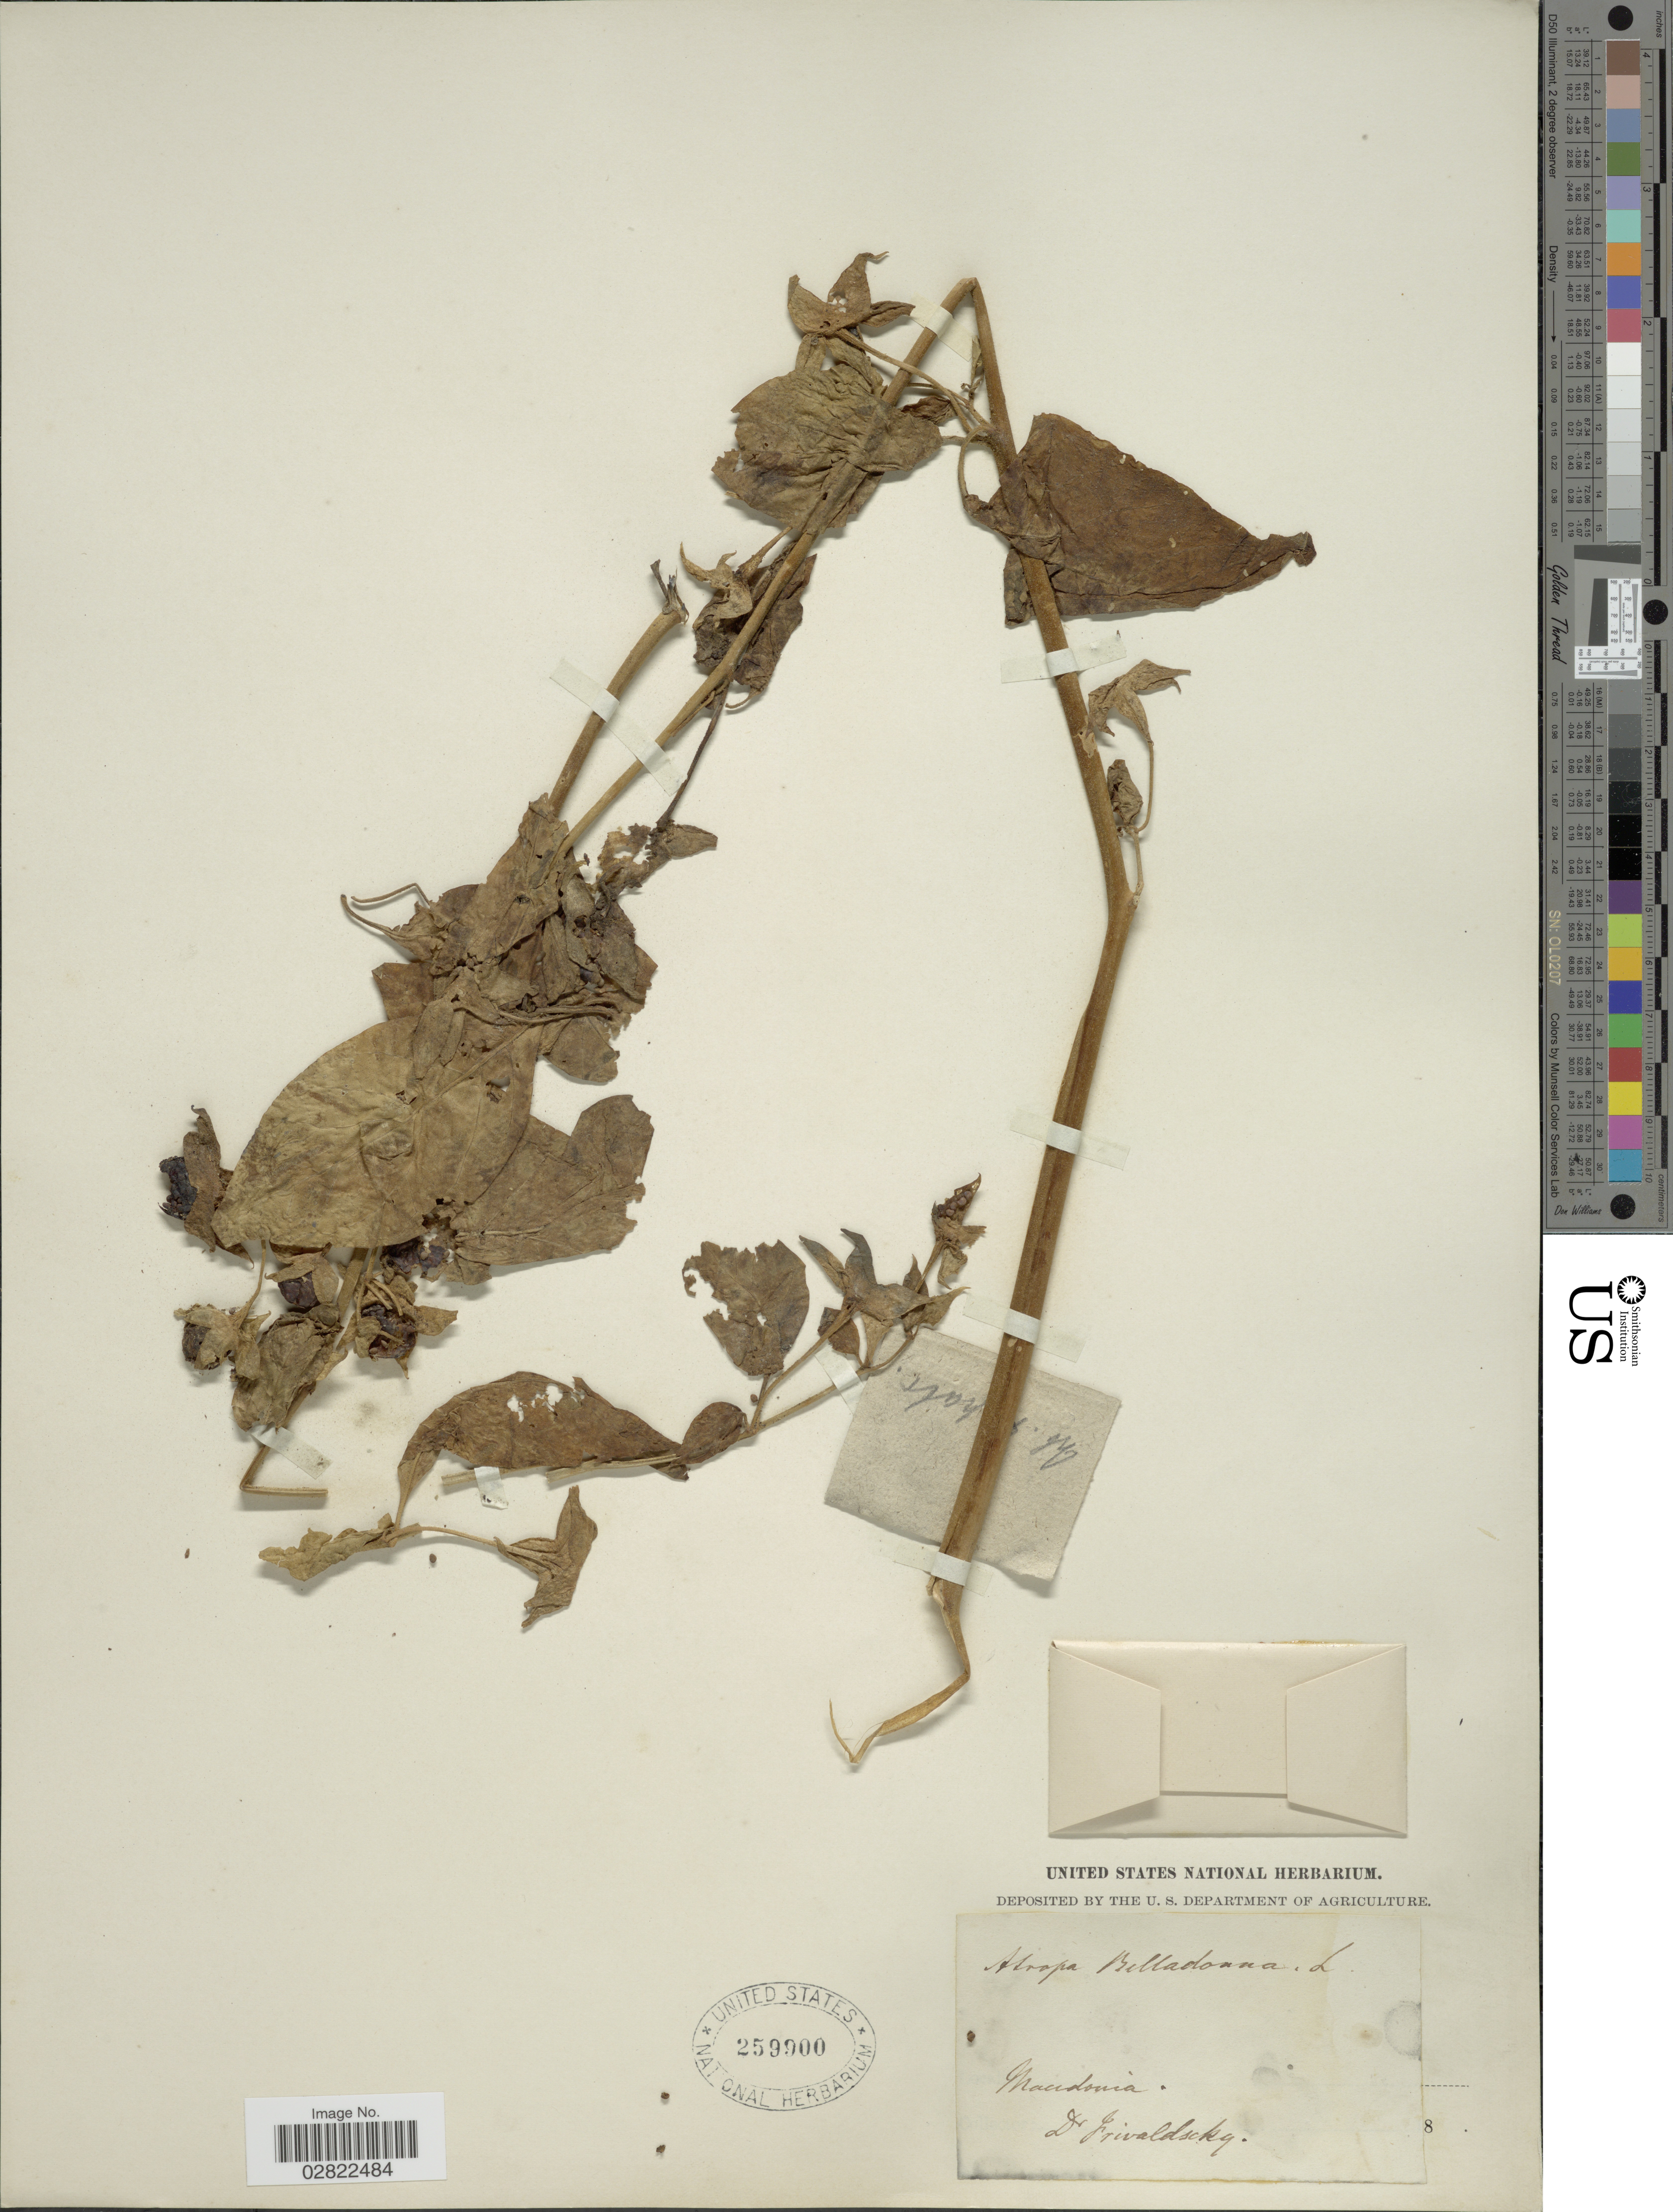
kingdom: Plantae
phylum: Tracheophyta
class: Magnoliopsida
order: Solanales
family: Solanaceae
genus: Atropa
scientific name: Atropa belladonna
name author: L.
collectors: Jrivaldscky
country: North Macedonia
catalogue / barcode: US 259900